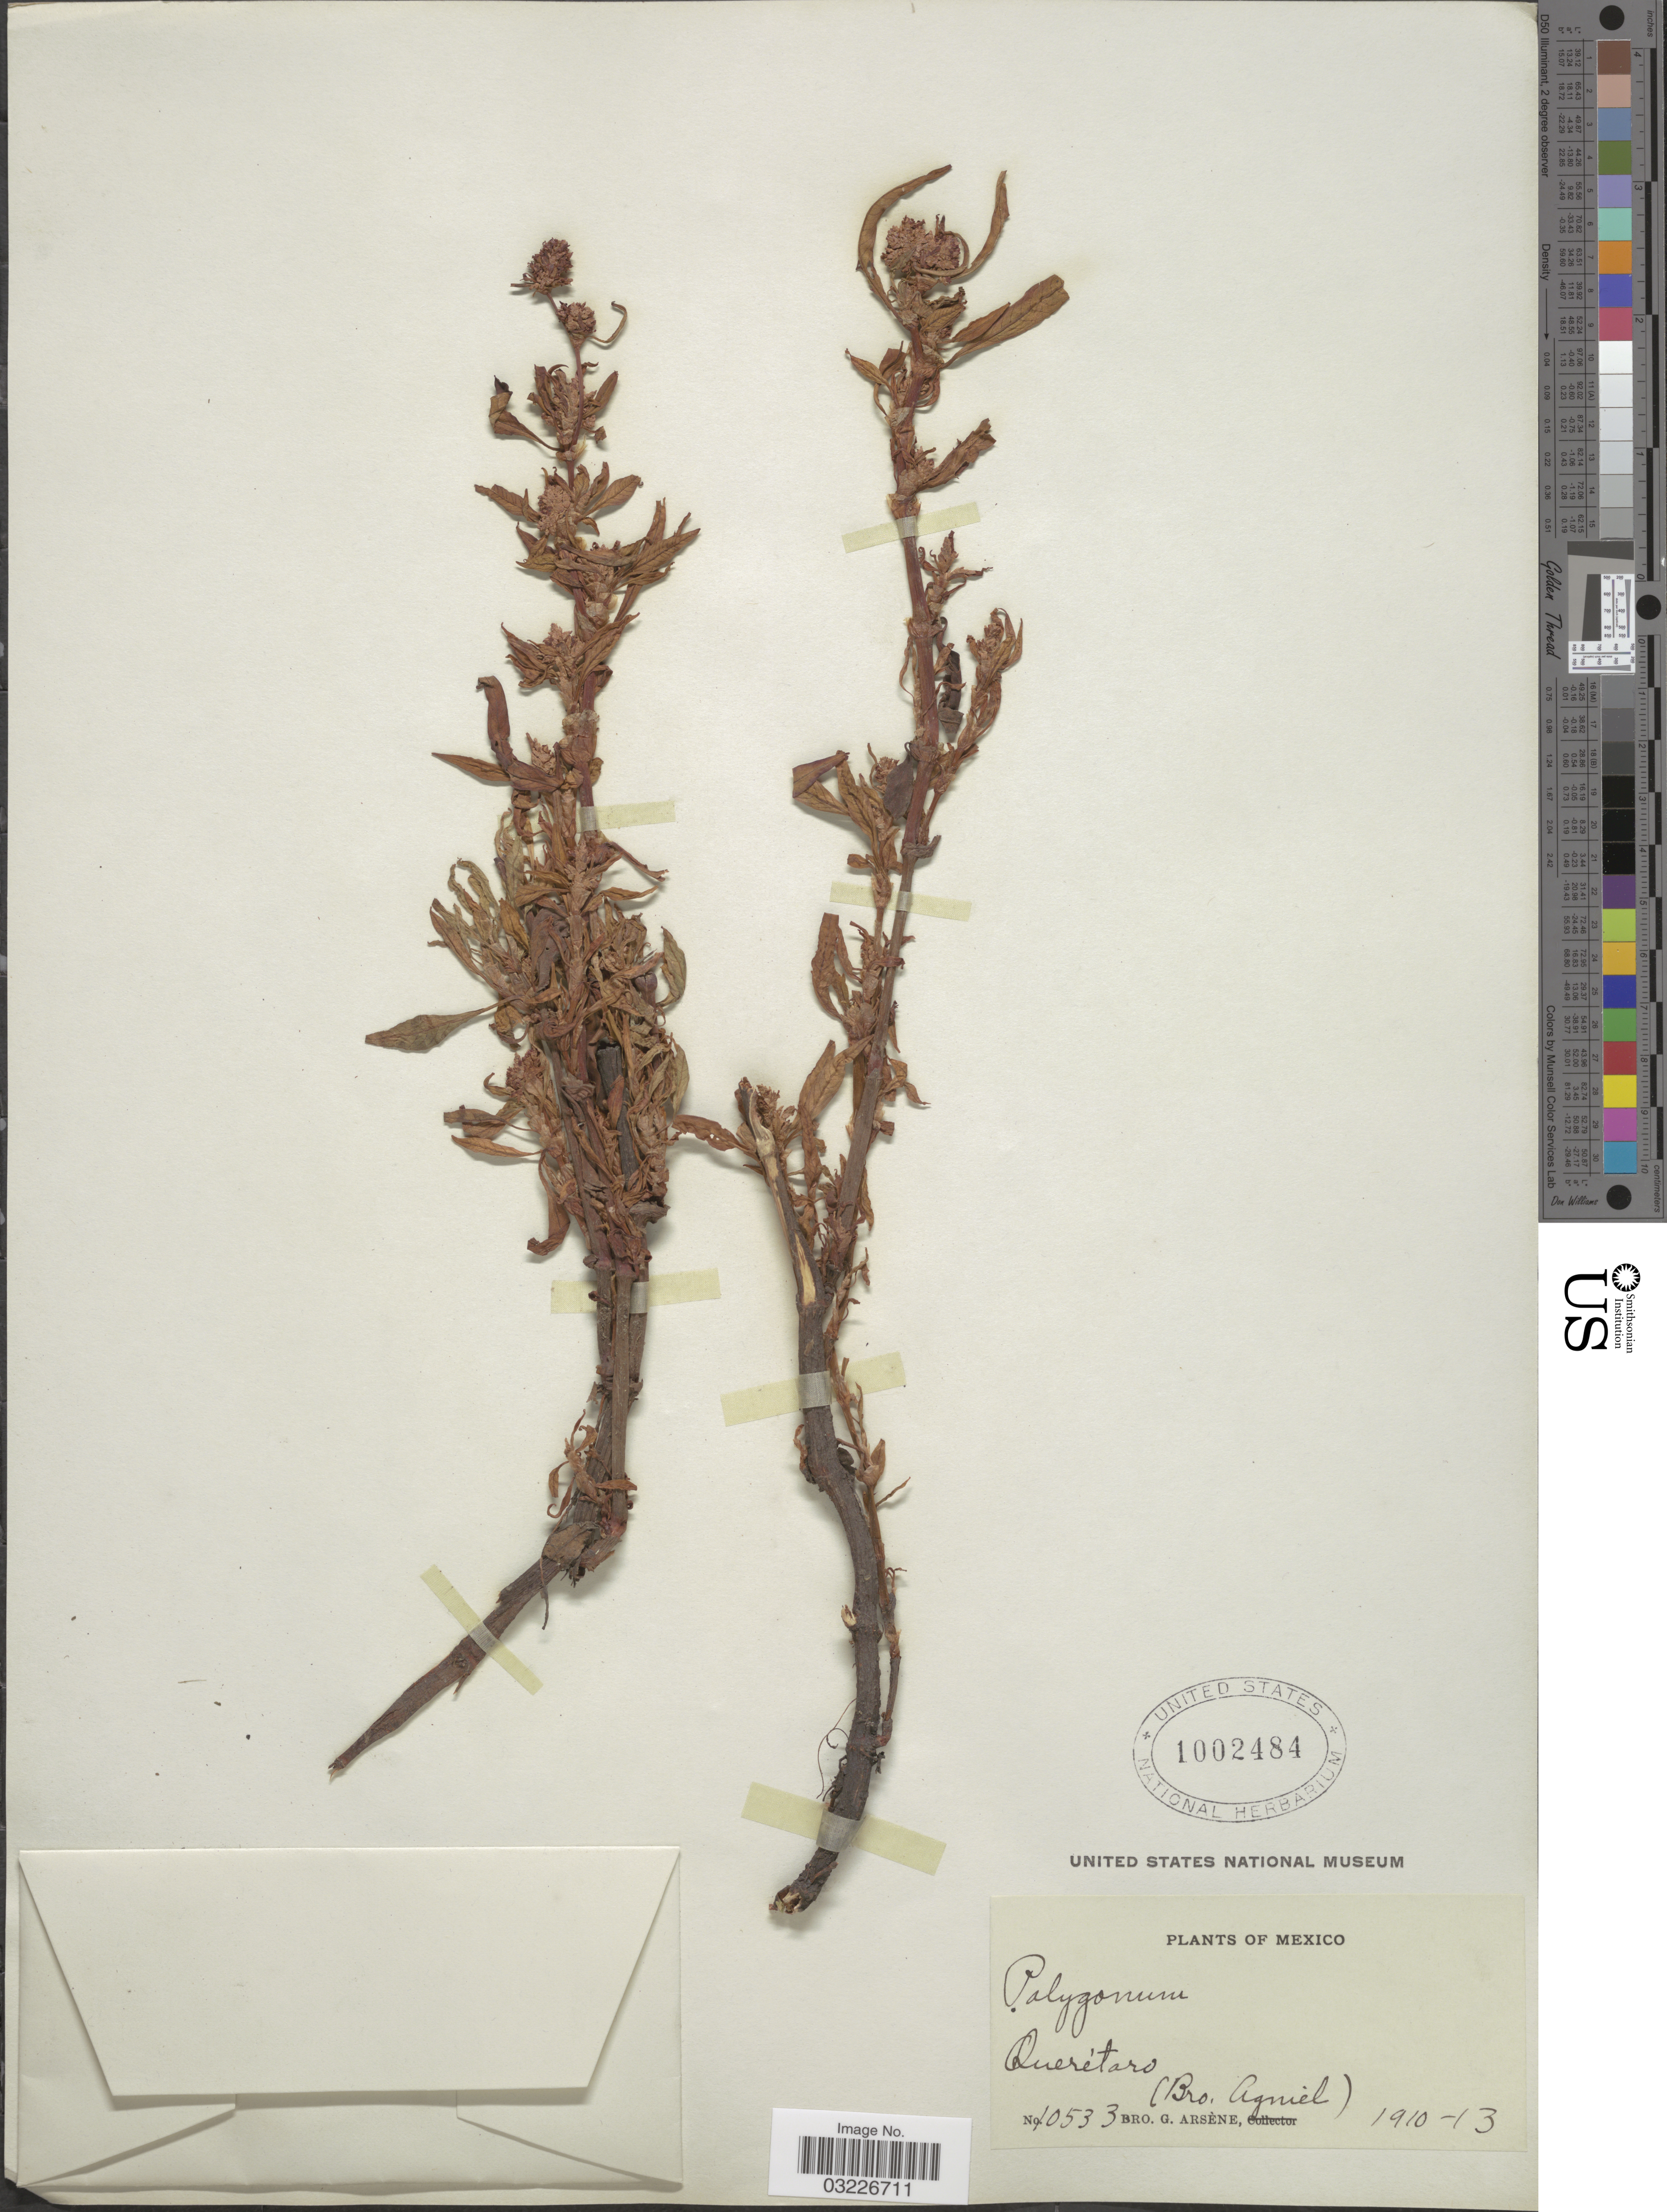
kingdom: Plantae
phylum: Tracheophyta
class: Magnoliopsida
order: Caryophyllales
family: Polygonaceae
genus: Polygonum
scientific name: Polygonum sp.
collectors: Bro. G. Arsène & Bro. Agniel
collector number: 10533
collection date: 1910/1913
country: Mexico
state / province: Querétaro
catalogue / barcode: US 1002484